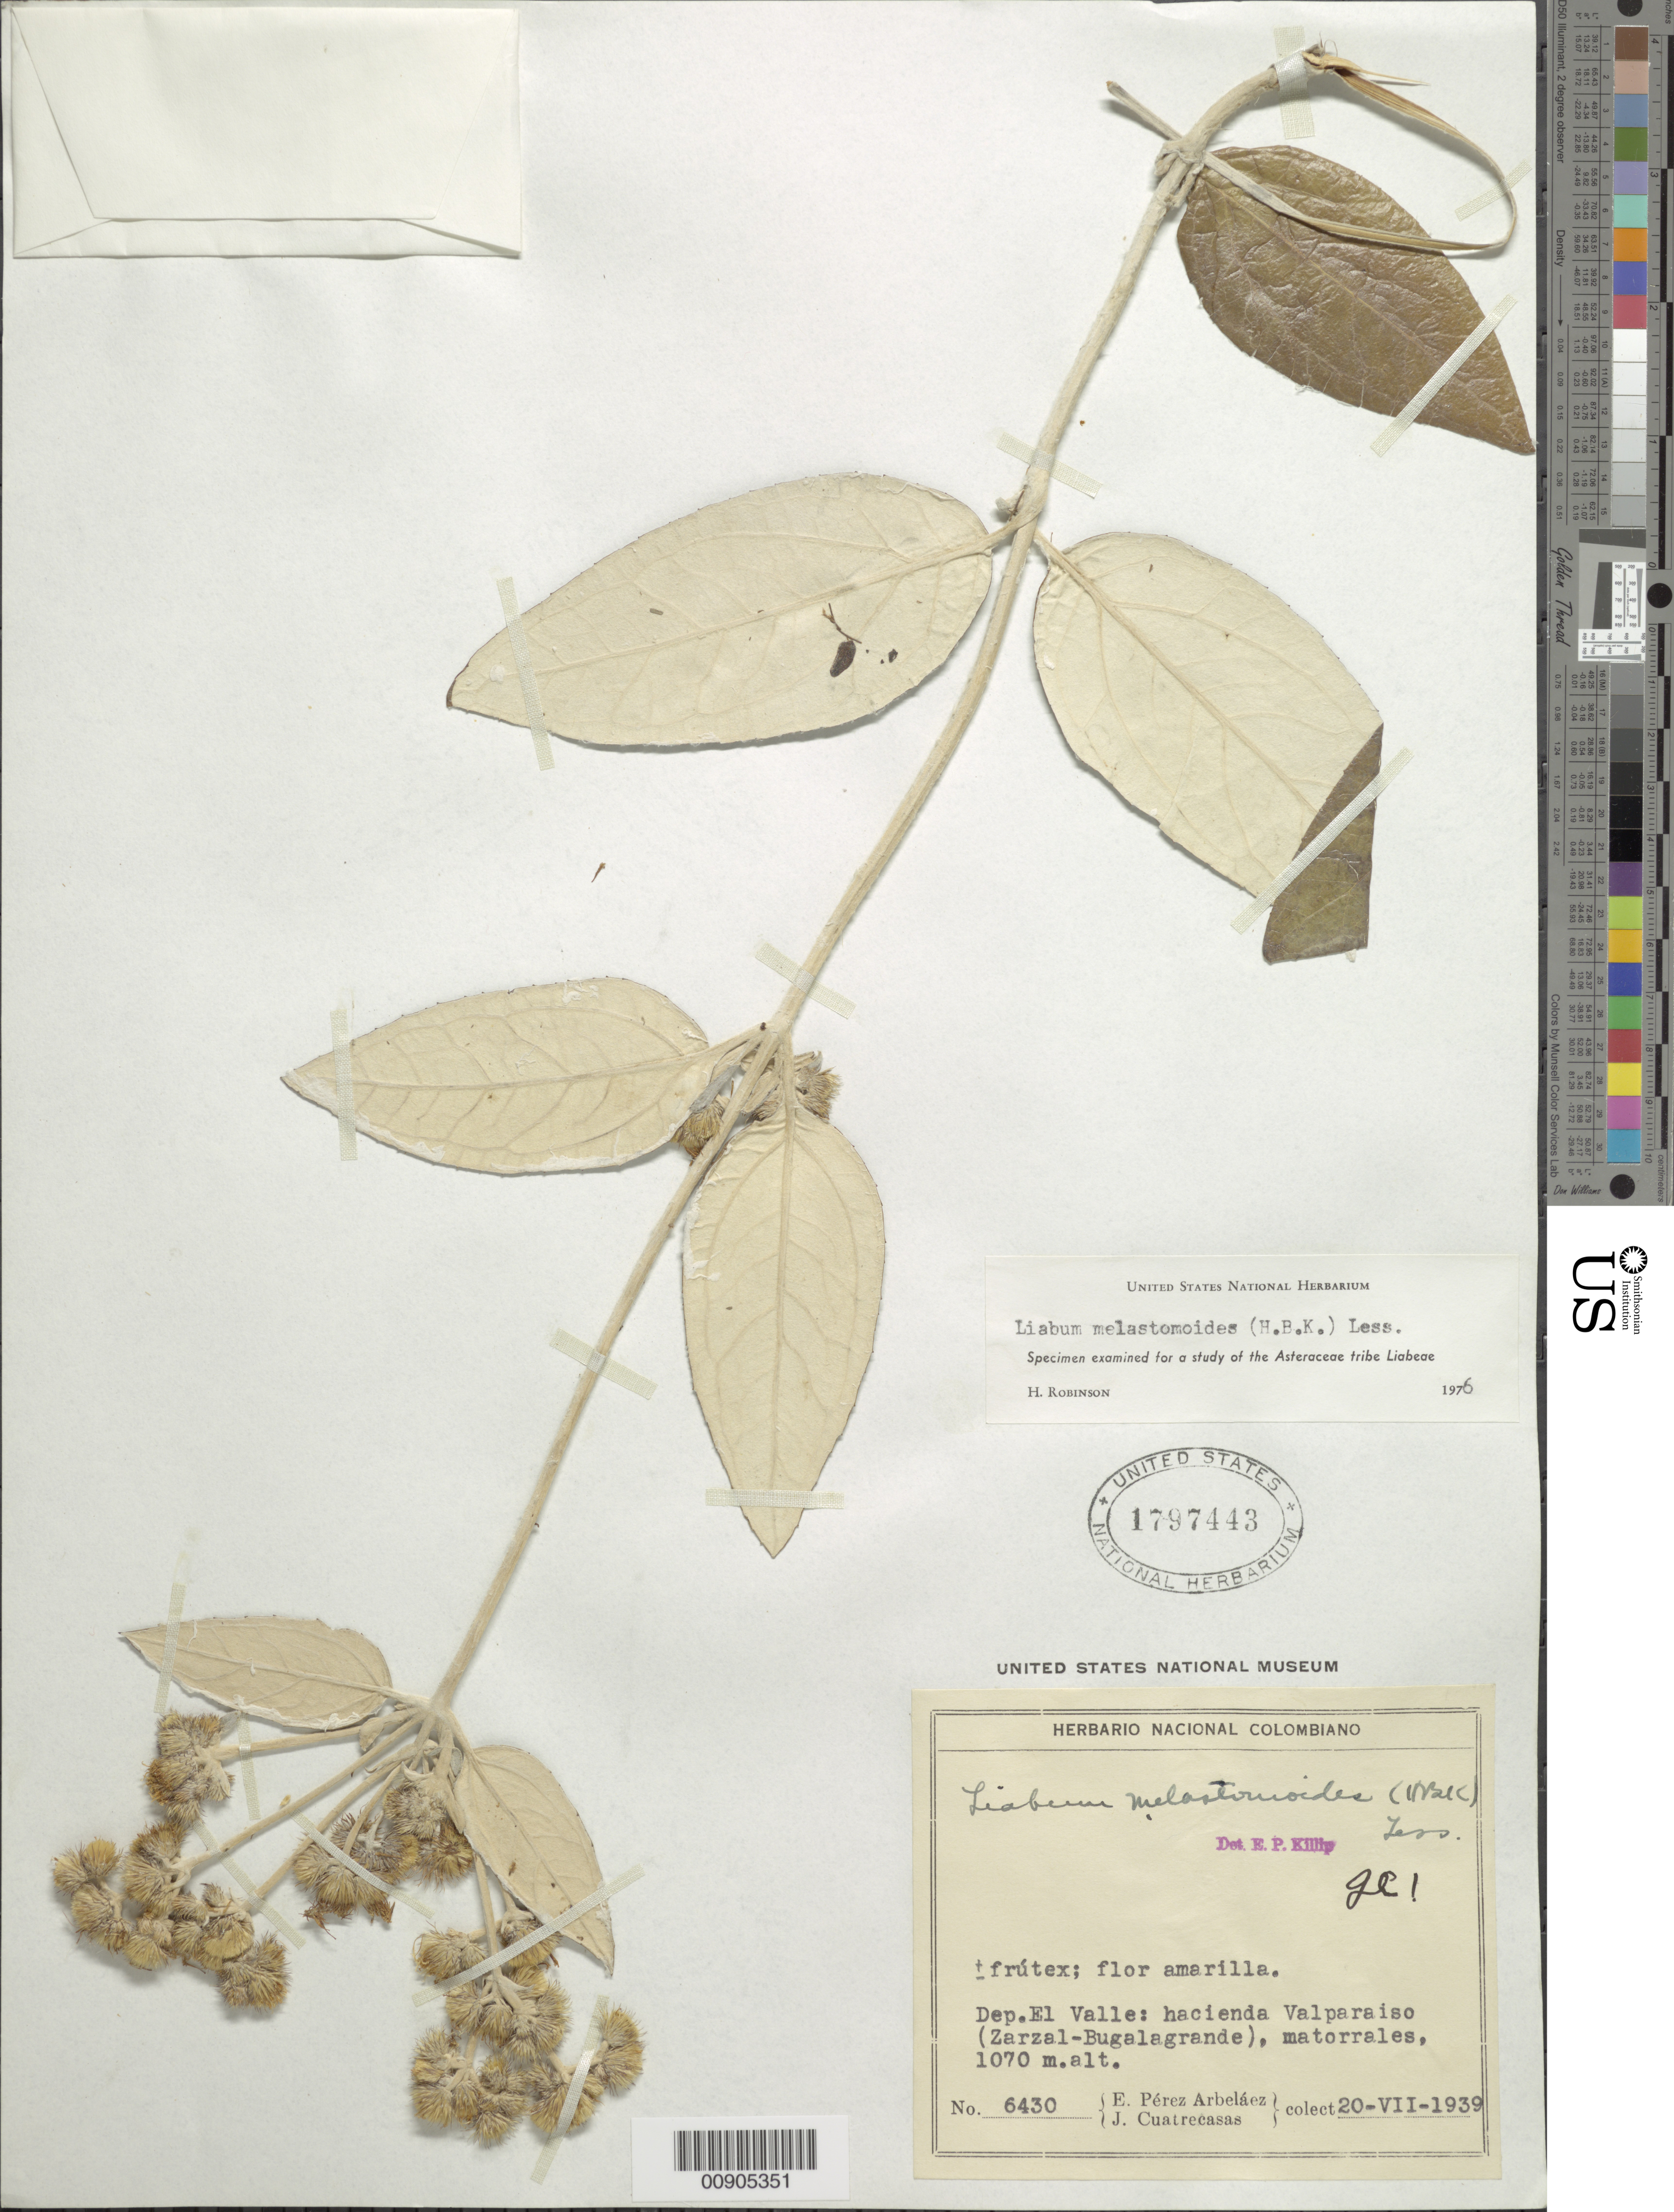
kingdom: Plantae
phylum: Tracheophyta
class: Magnoliopsida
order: Asterales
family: Asteraceae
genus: Liabum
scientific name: Liabum melastomoides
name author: (Kunth) Less.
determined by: Robinson, Harold E., (US)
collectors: E. Pérez Arbeláez & J. Cuatrecasas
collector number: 6430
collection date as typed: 20-Jul-39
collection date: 1939-07-20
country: Colombia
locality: Dpto. El Valle, hacienda Valparaiso (Zarzal-Bugalagrande)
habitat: Matorrales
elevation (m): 1070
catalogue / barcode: US 1797443